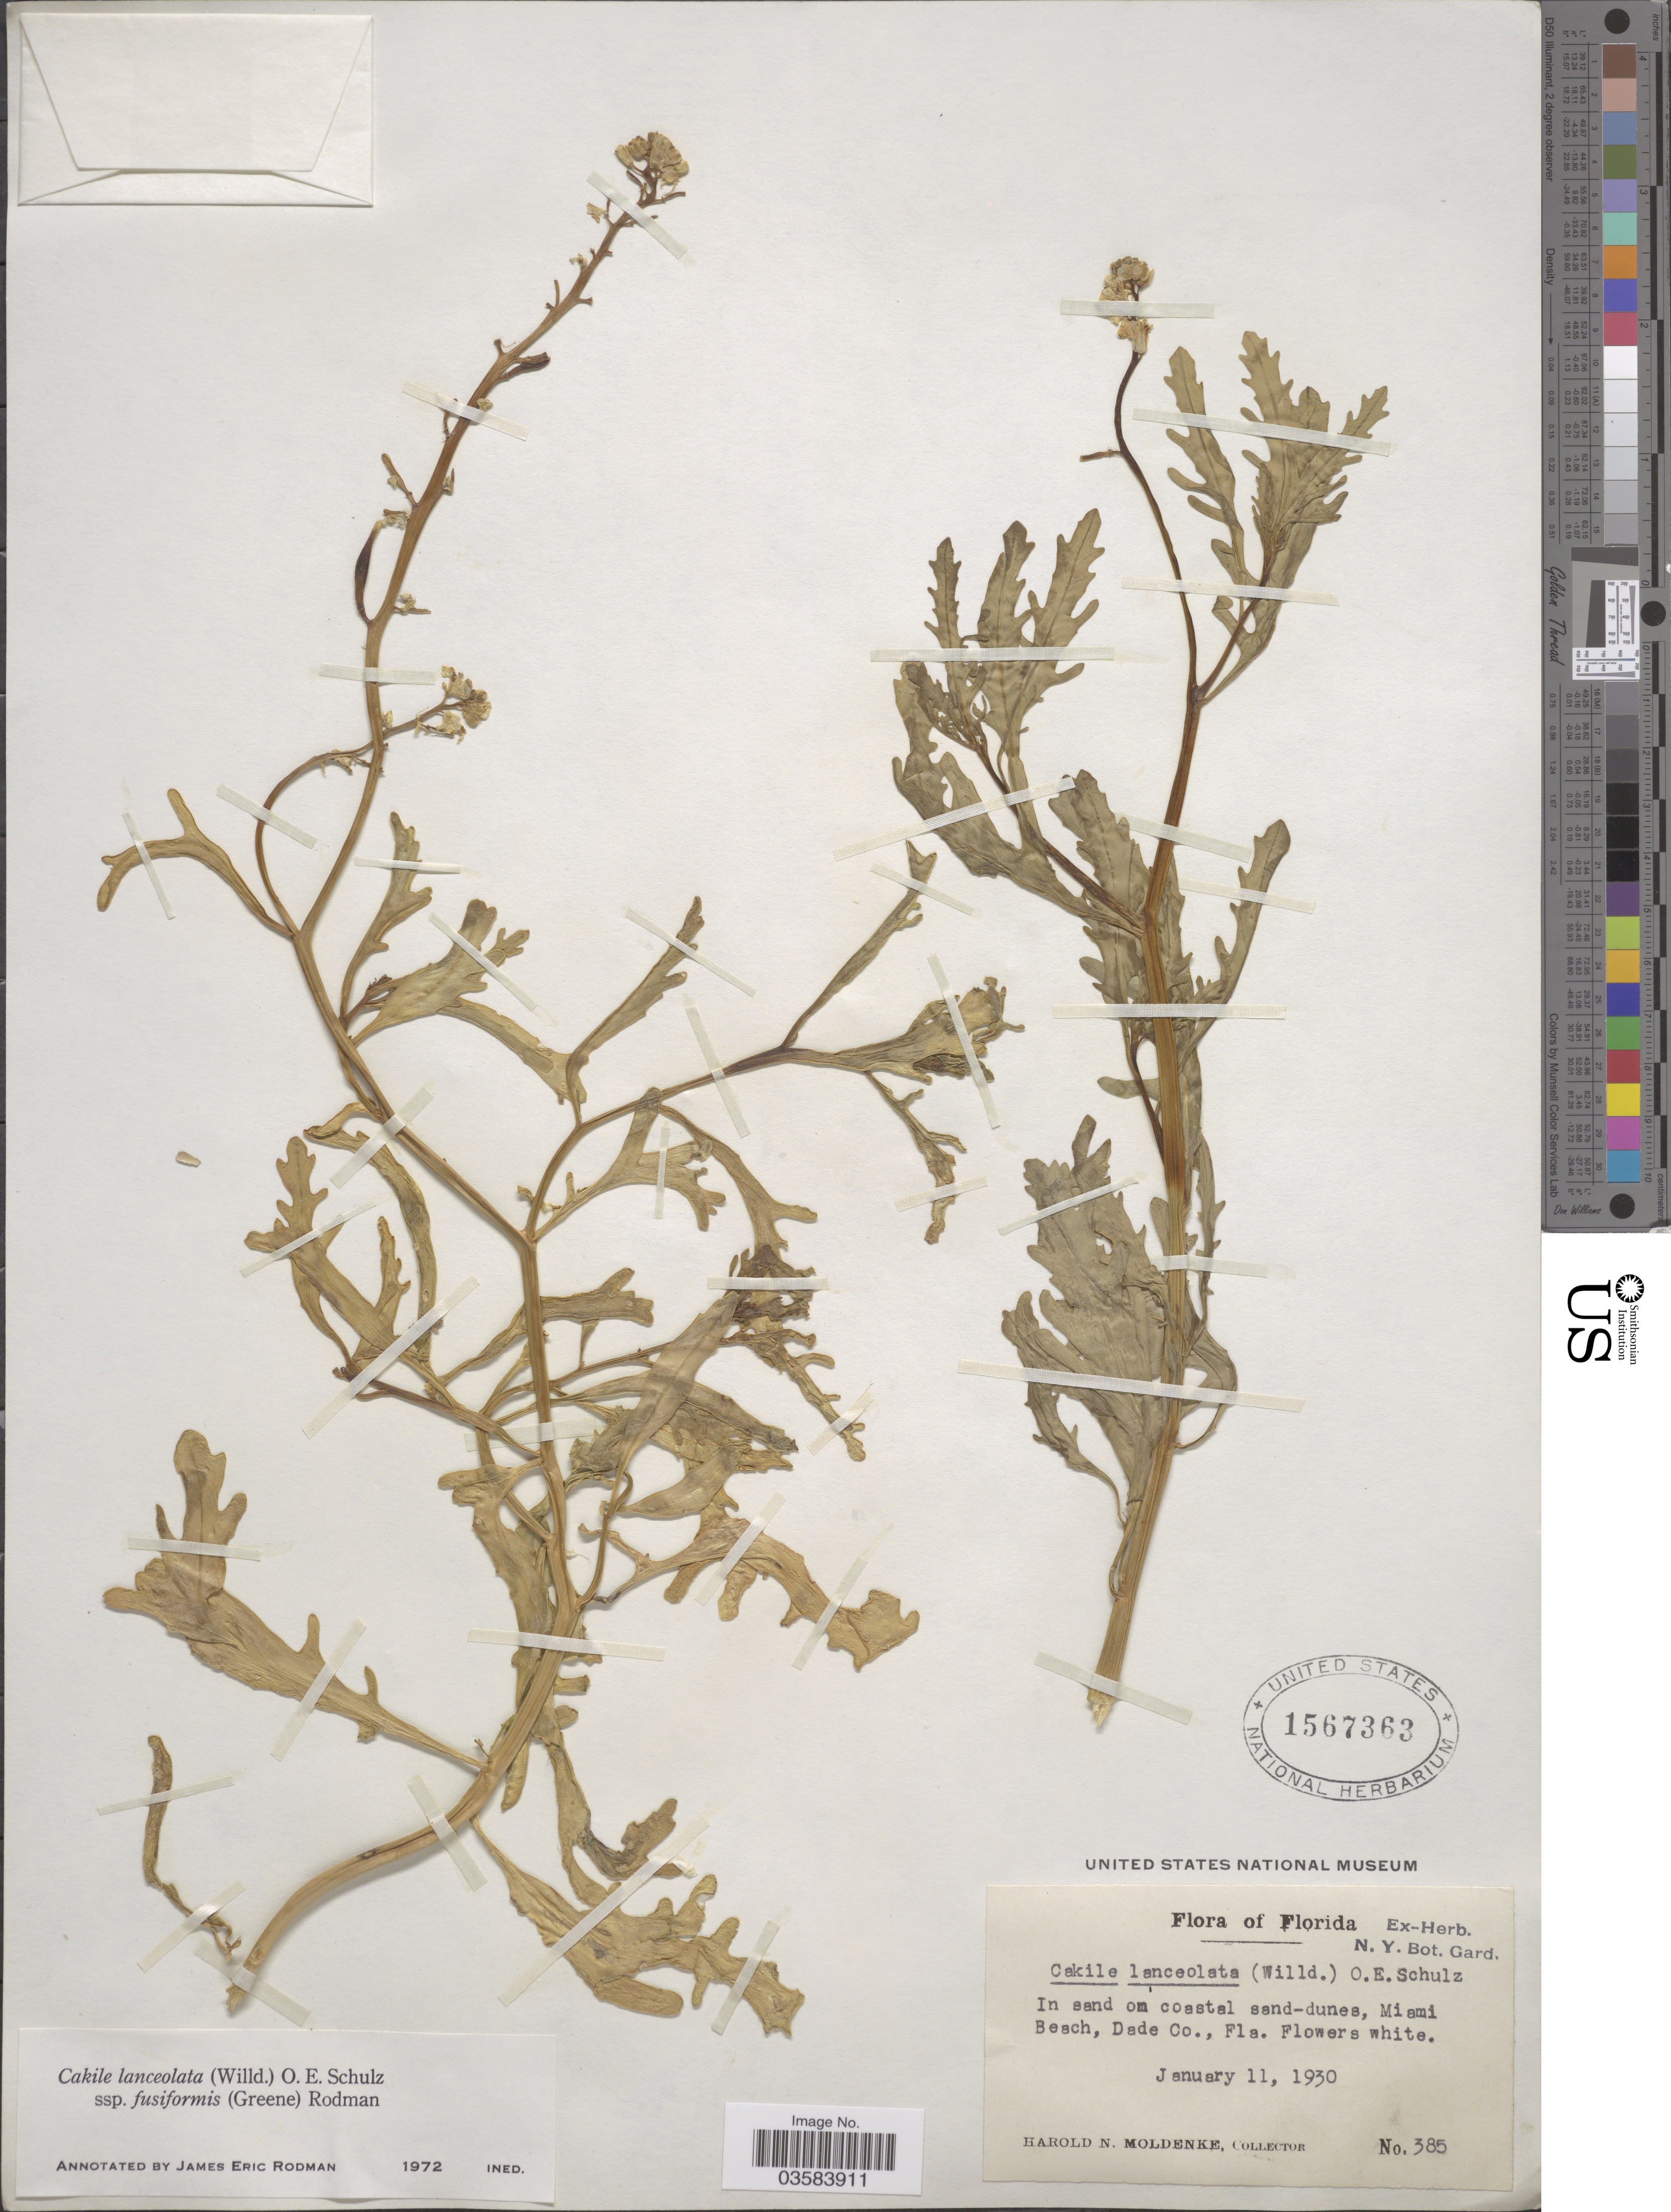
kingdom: Plantae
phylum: Tracheophyta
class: Magnoliopsida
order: Brassicales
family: Brassicaceae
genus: Cakile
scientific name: Cakile lanceolata subsp. fusiformis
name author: (Greene) Rodman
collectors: H. N. Moldenke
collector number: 385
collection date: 1930-01-11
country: United States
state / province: Florida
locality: In sand on coastal sand-dunes, Miami Beach, Dade Co.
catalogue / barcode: US 1567363